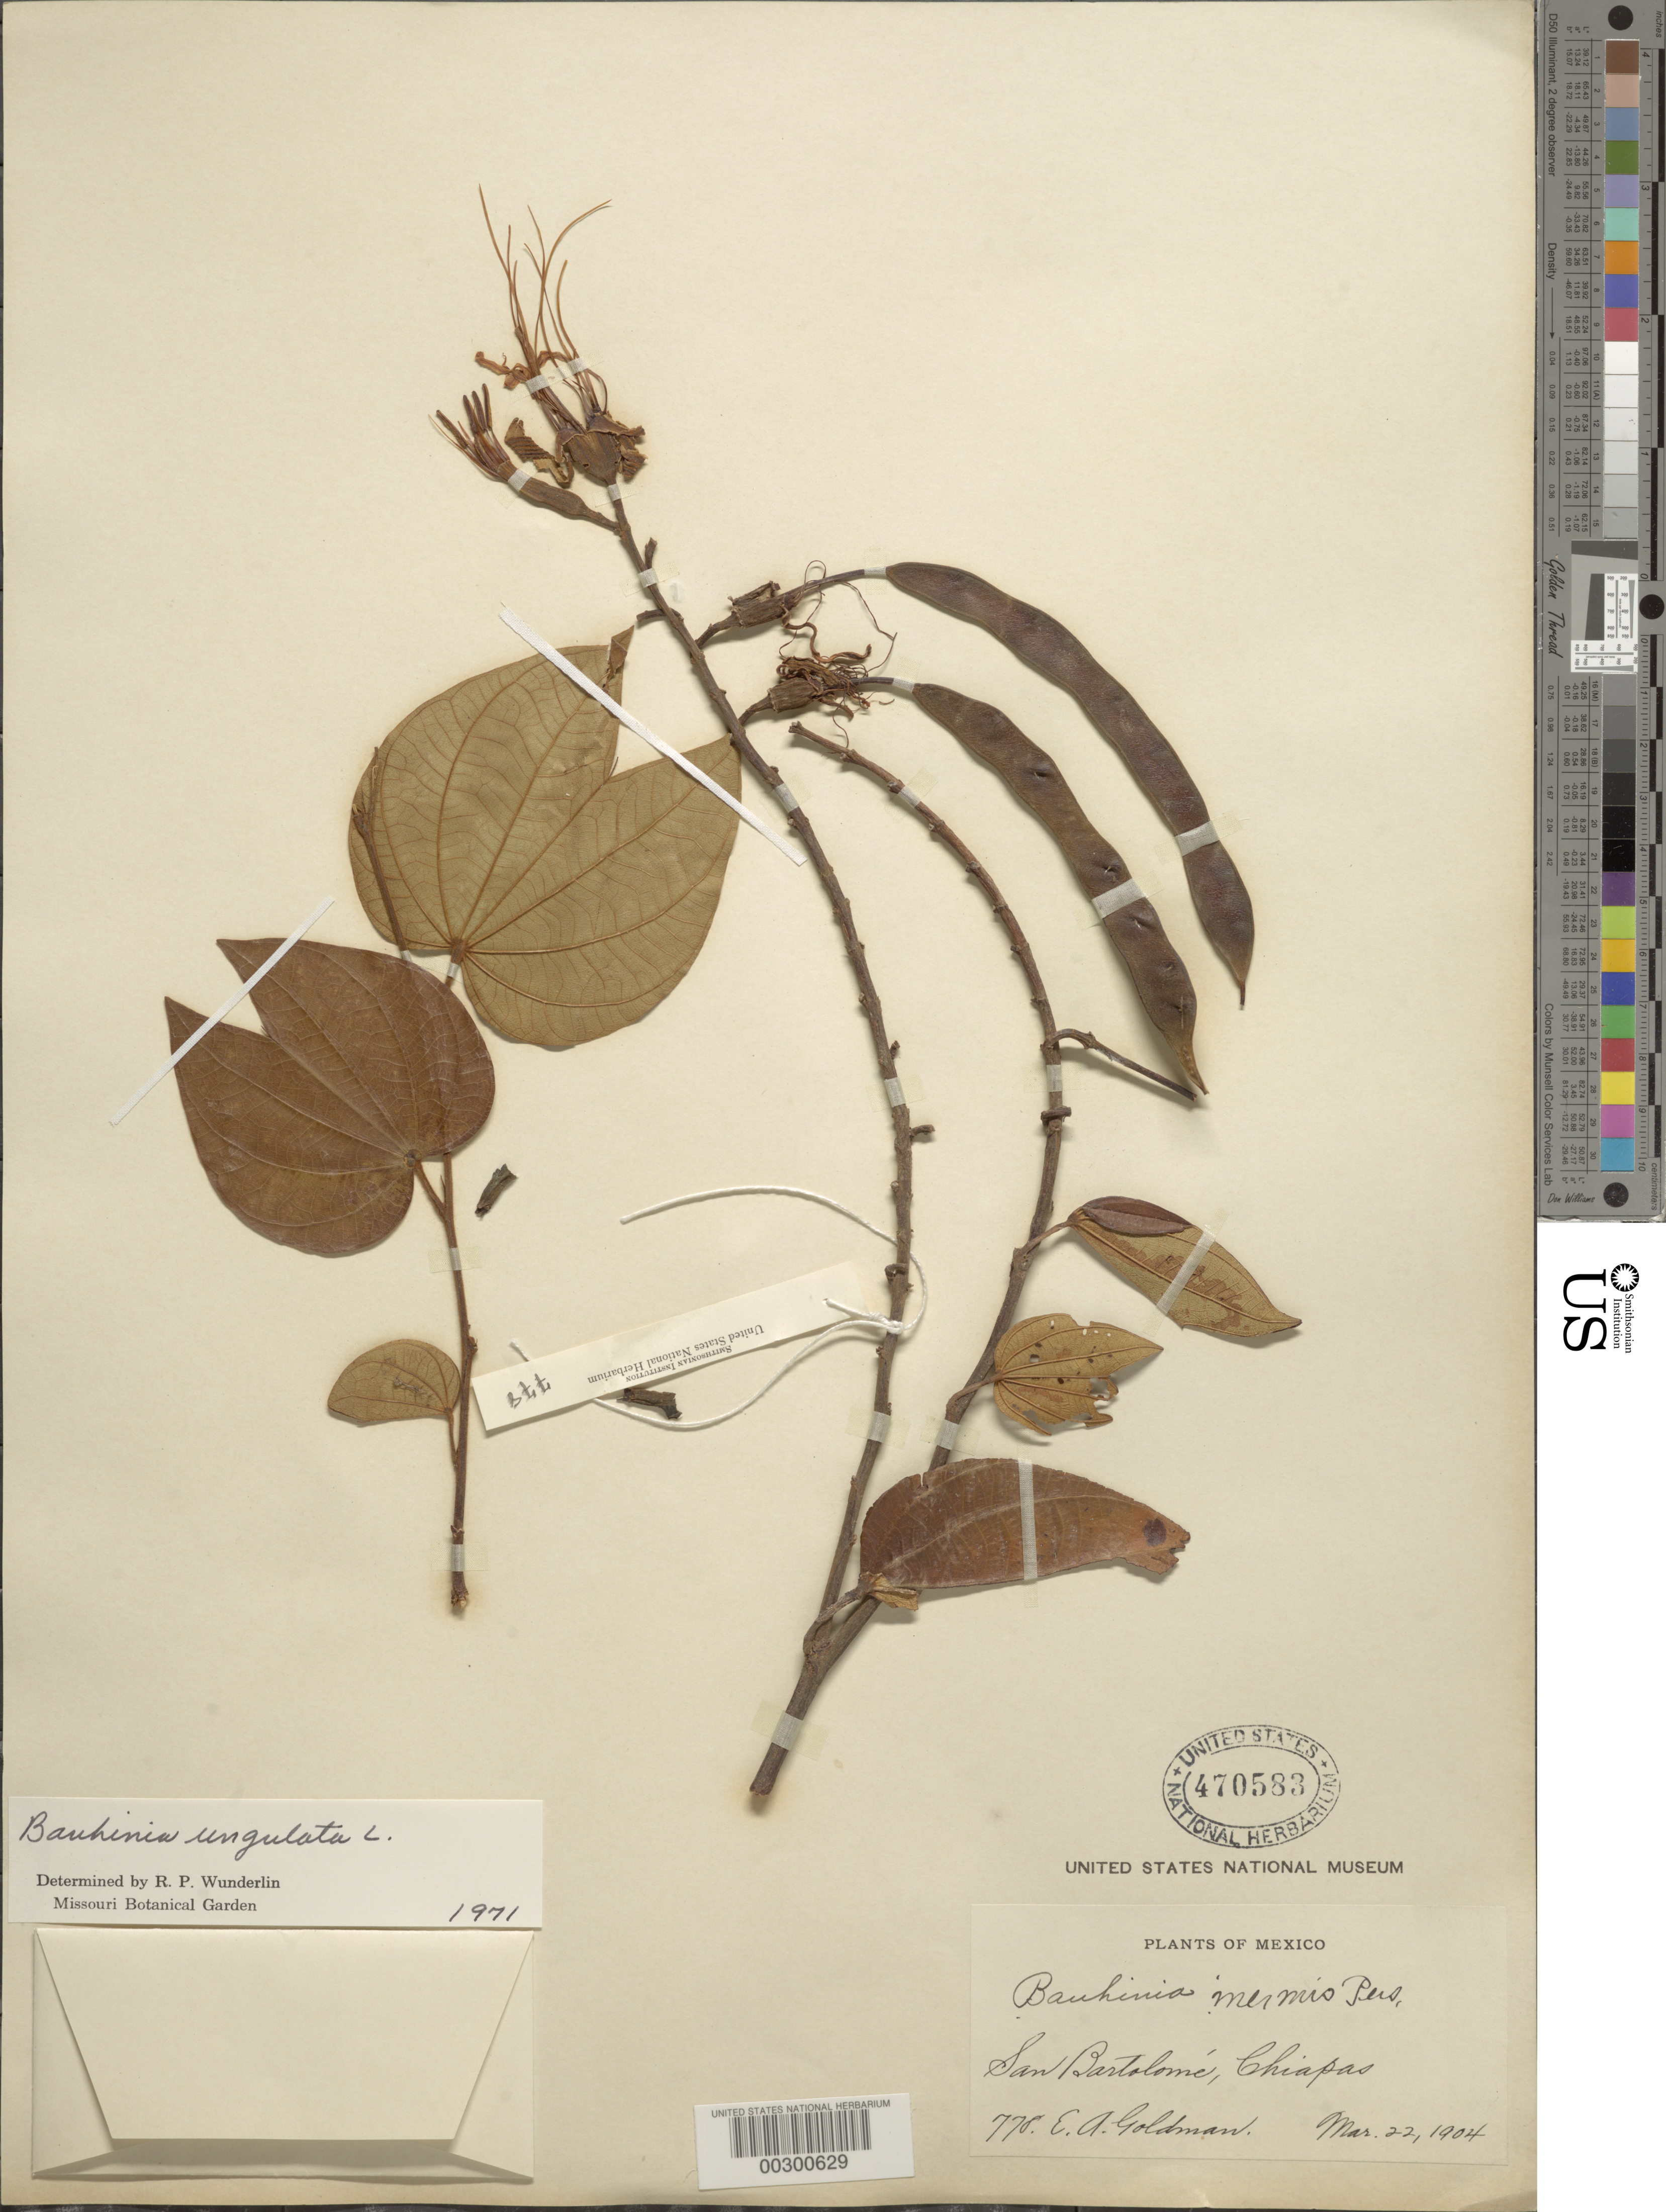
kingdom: Plantae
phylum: Tracheophyta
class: Magnoliopsida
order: Fabales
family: Fabaceae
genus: Bauhinia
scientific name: Bauhinia ungulata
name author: L.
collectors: E. A. Goldman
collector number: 778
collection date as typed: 22 Mar 1904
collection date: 1904-03-22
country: Mexico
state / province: Chiapas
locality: San Bartolome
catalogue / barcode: US 470583